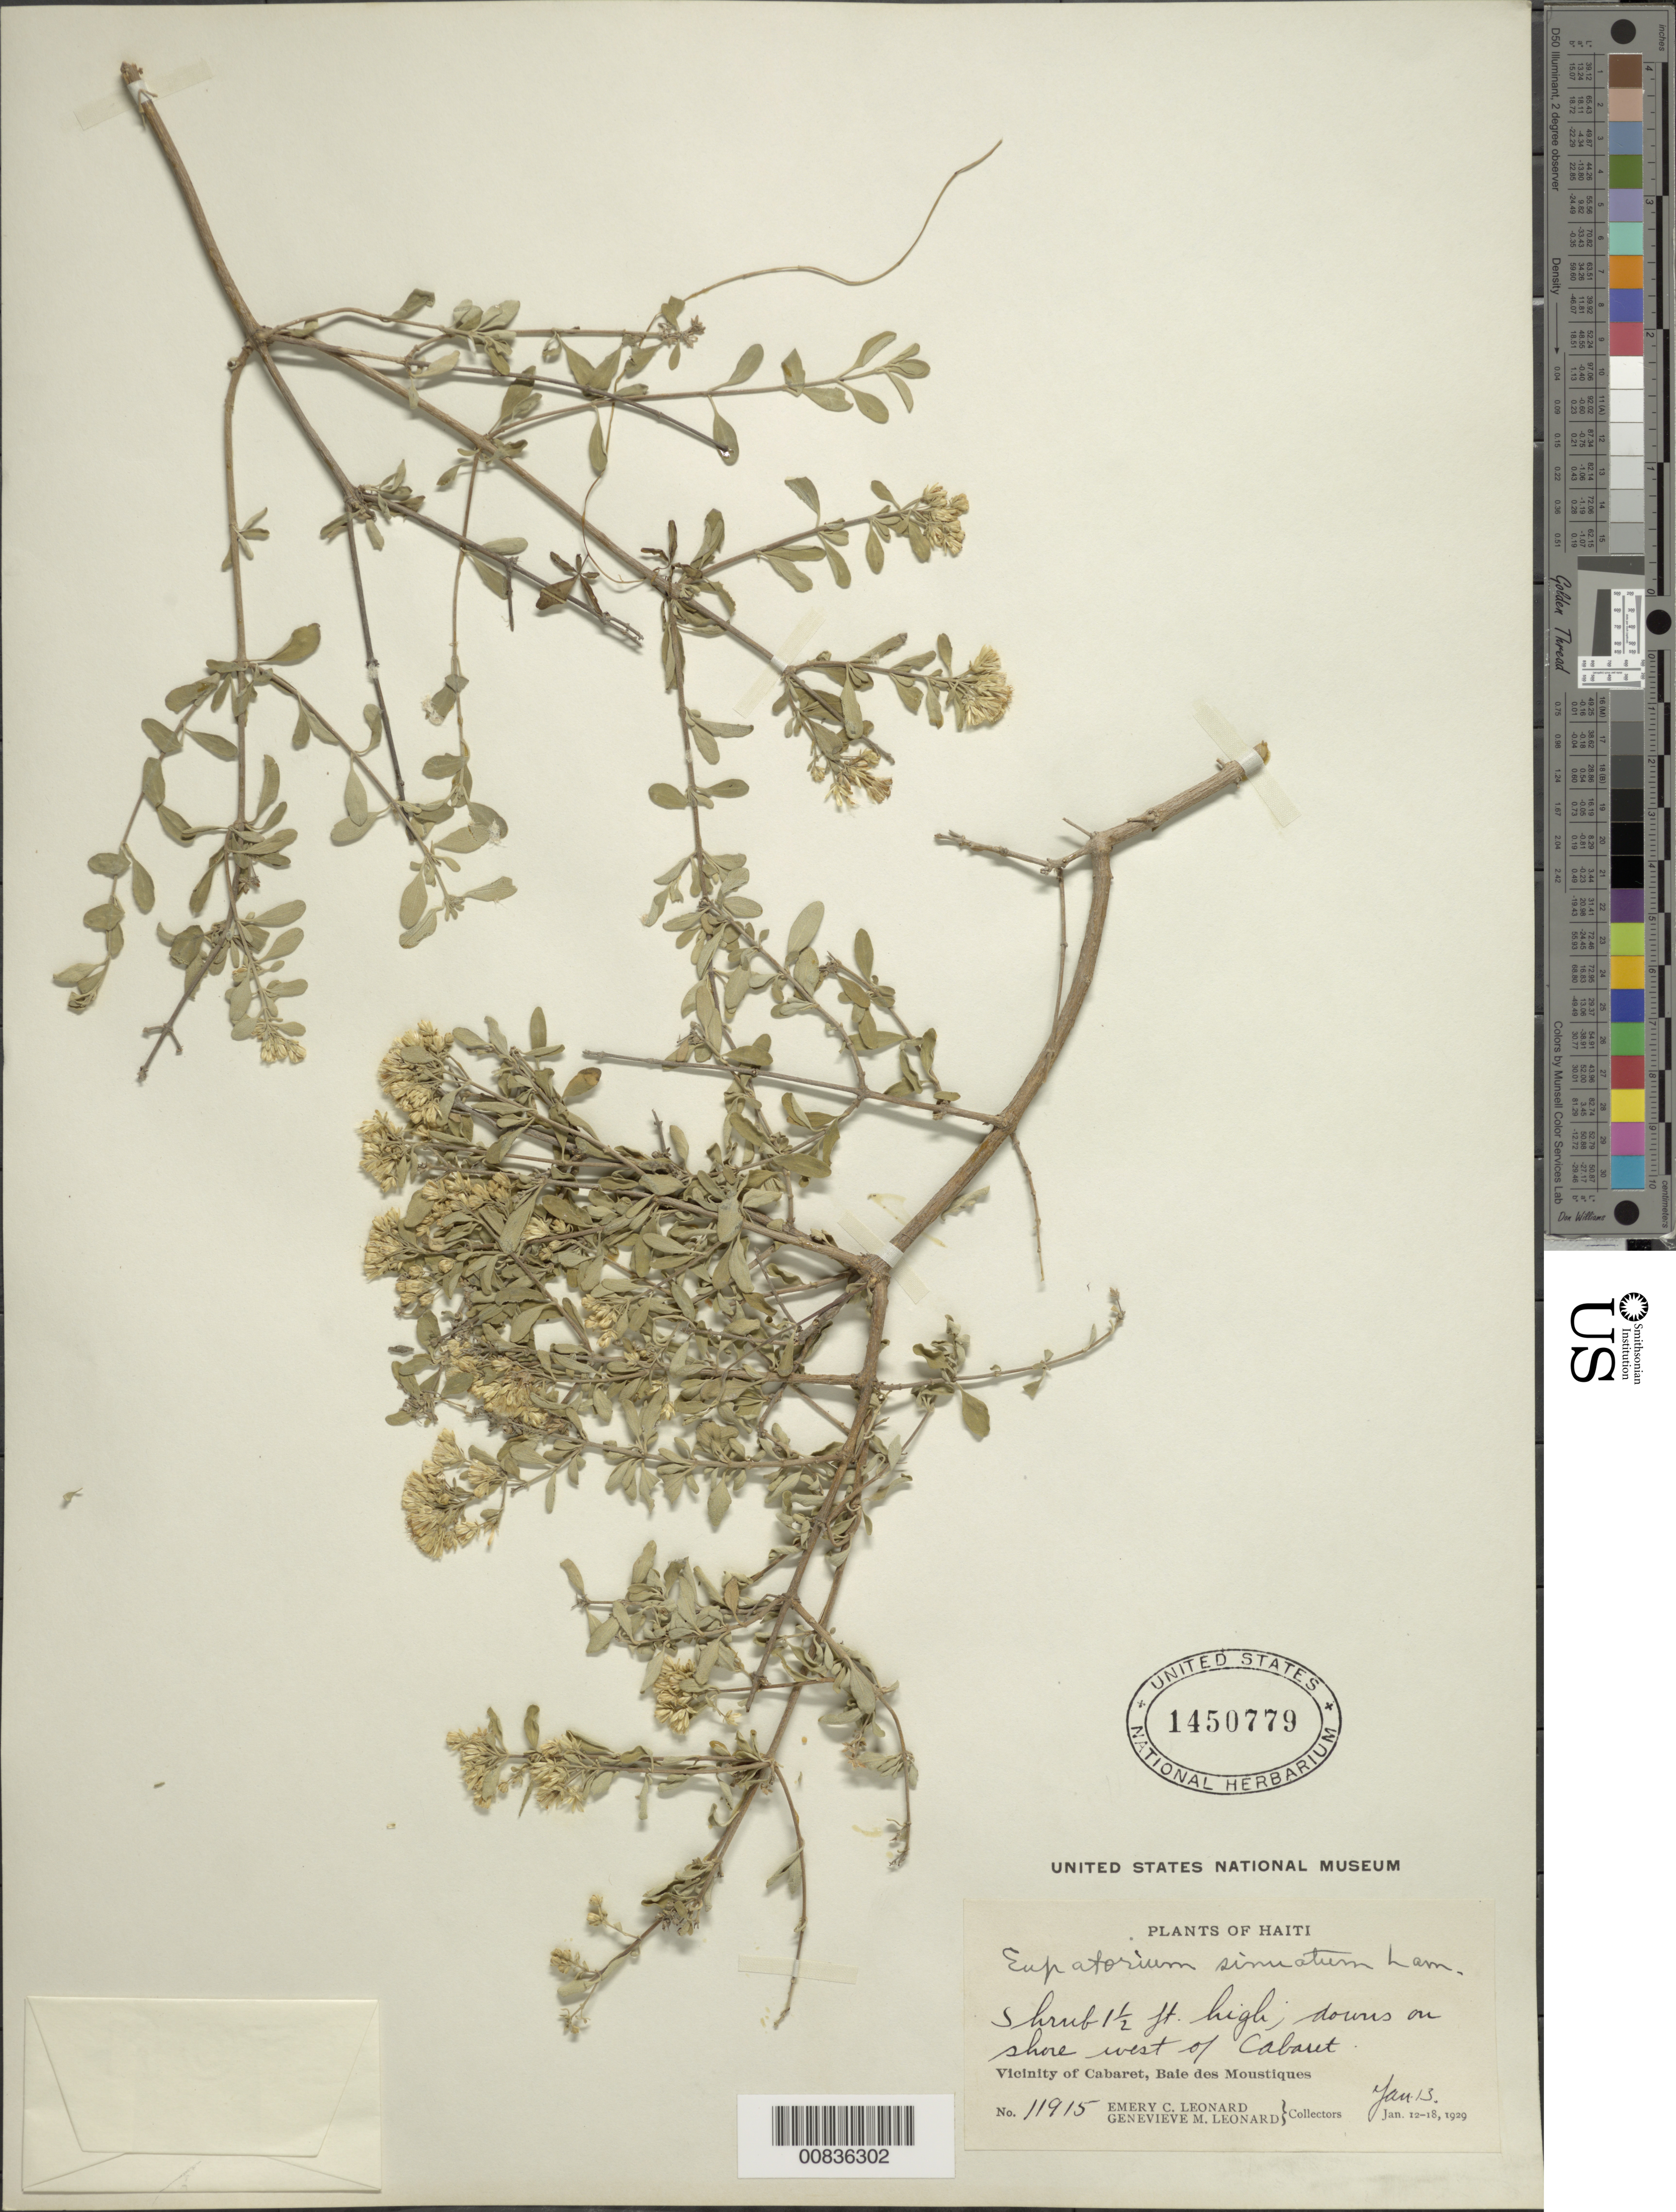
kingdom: Plantae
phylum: Tracheophyta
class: Magnoliopsida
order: Asterales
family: Asteraceae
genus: Chromolaena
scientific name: Chromolaena sinuata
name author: (Lam.) R.M. King & H. Rob.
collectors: E. C. Leonard & G. M. Leonard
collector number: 11915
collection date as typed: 13 Jan 1929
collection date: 1929-01-13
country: Haiti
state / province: Nord-Ouest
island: Hispaniola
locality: Vicinity of Cabaret, Baie des Moustiques, W of city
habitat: Downs on shore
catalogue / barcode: US 1450779